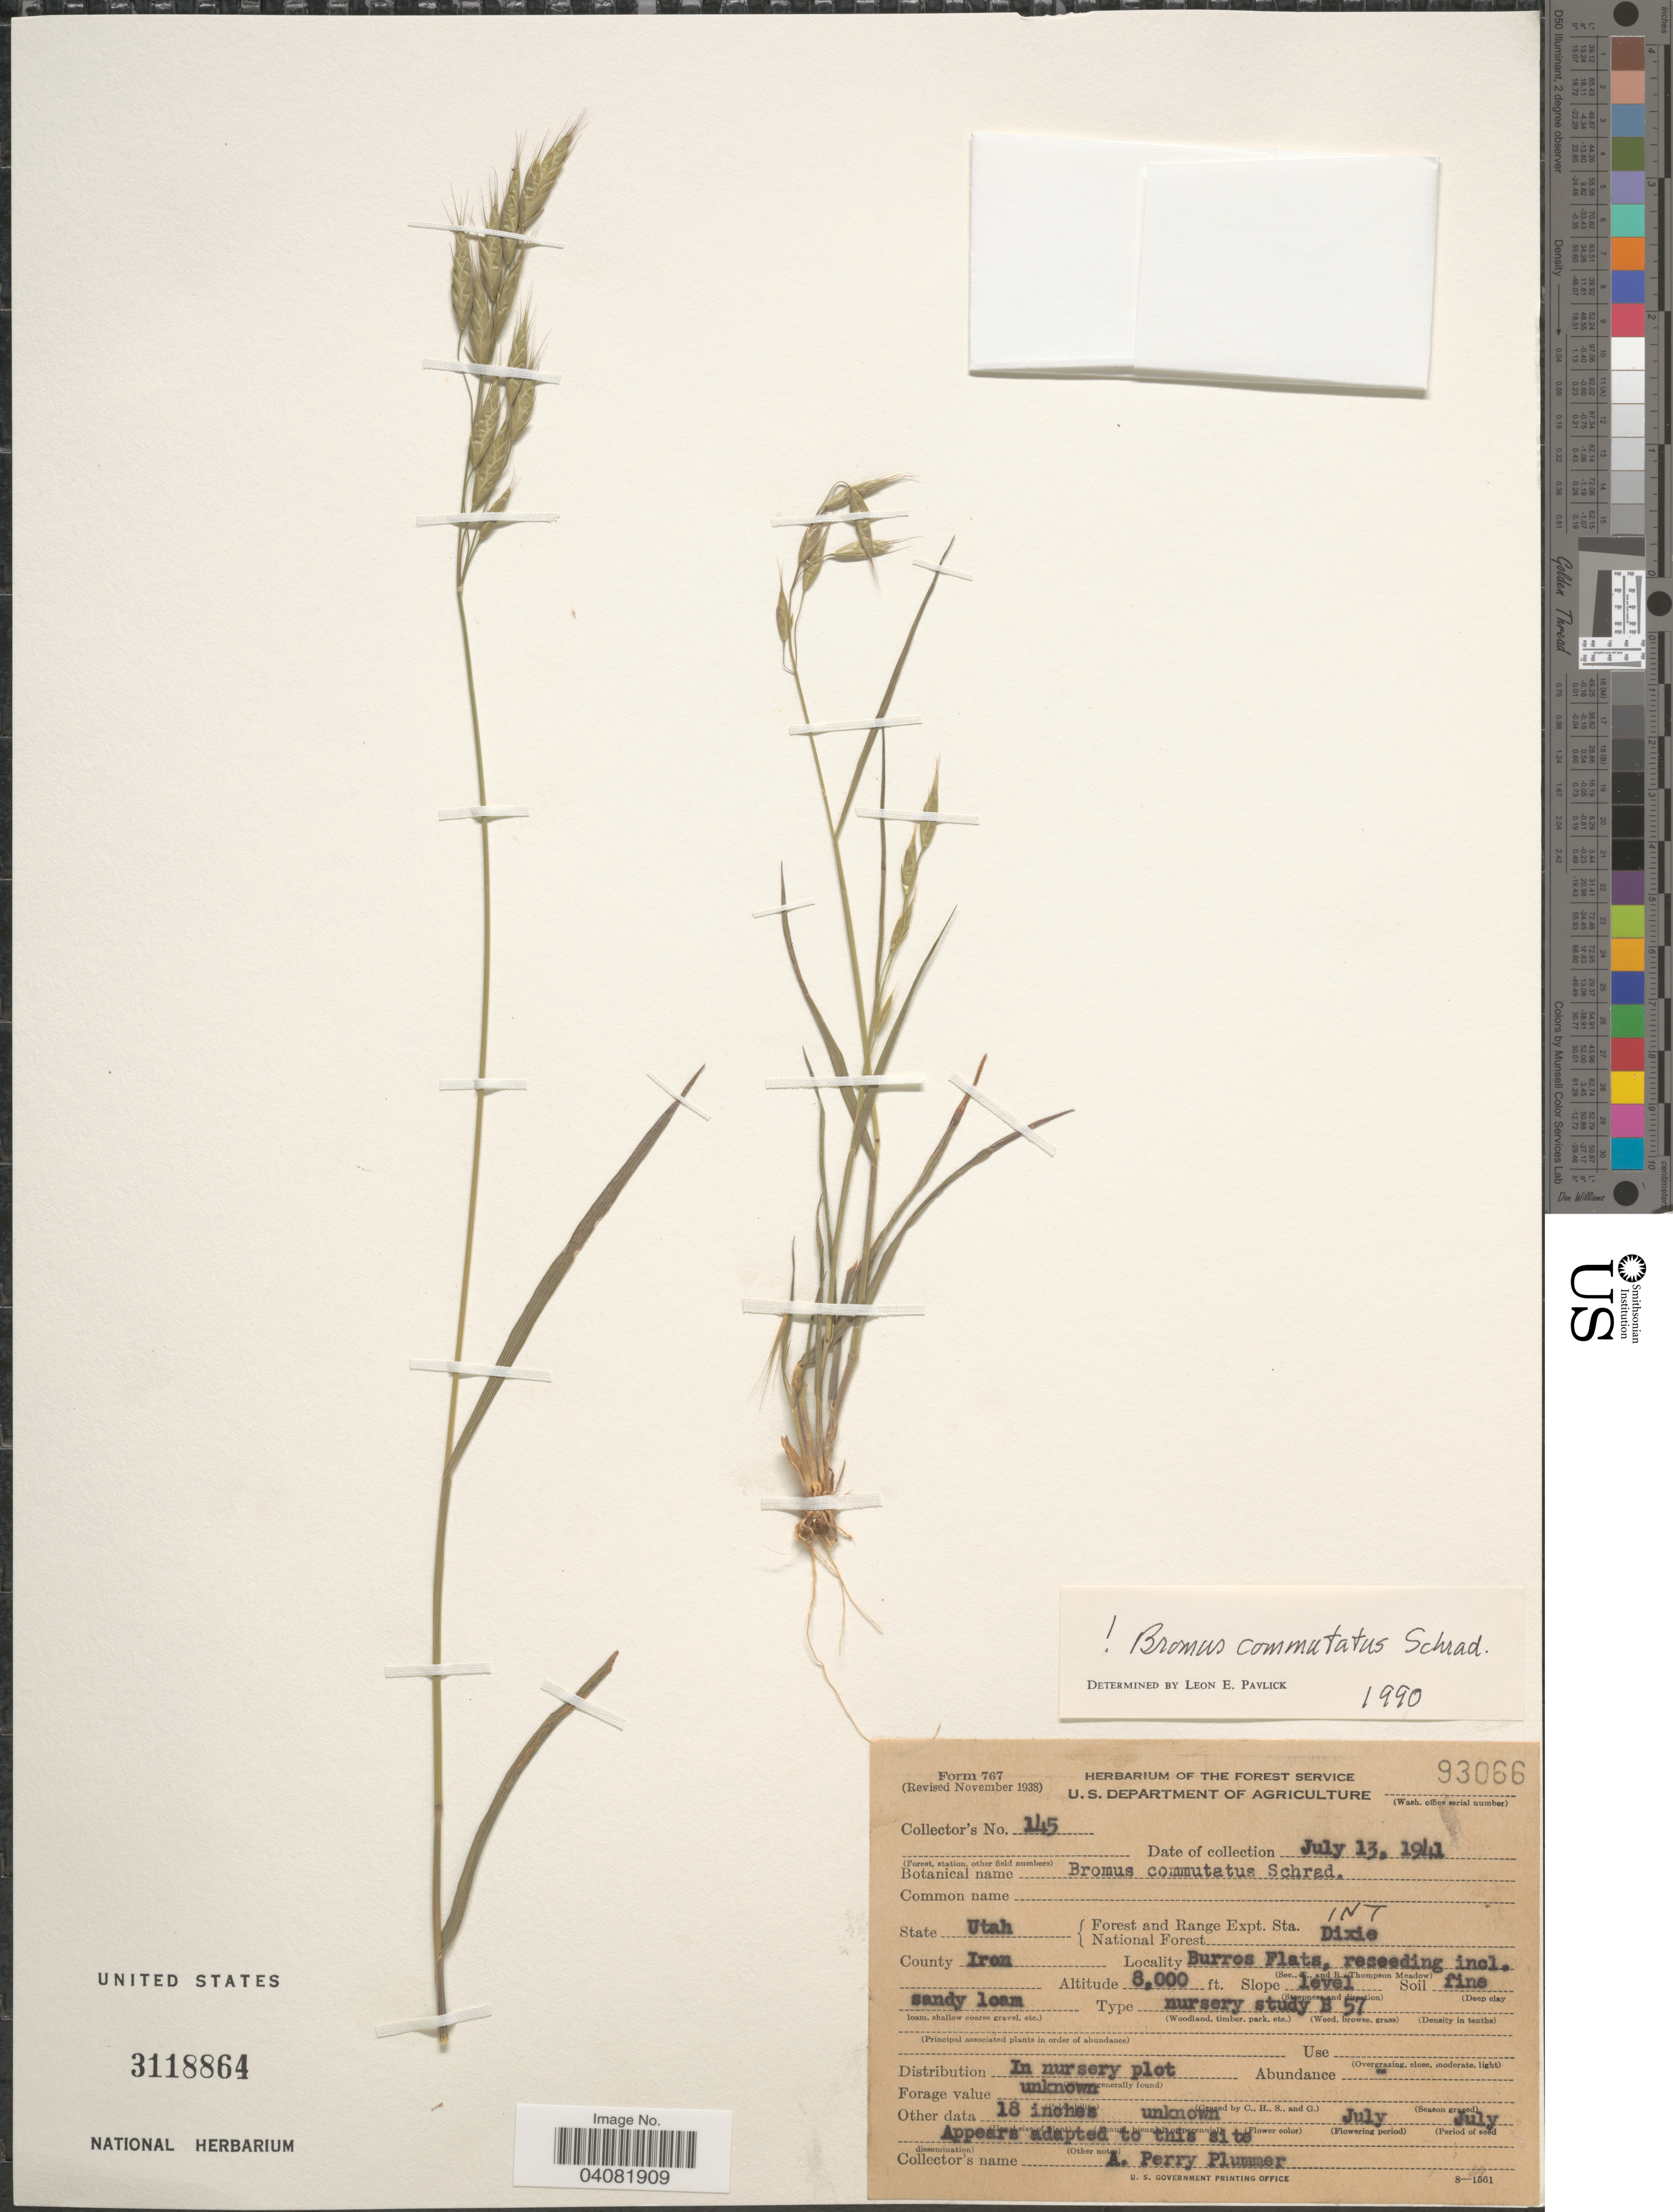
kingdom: Plantae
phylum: Tracheophyta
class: Liliopsida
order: Poales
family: Poaceae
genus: Bromus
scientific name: Bromus commutatus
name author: Schrad.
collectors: A. Plummer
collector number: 145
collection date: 1941-07-13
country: United States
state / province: Utah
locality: Forest and Range Expt. Sta. National Forest Dixie. County Iron. Burros Flats, reseeding incl.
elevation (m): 2438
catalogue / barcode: US 3118864